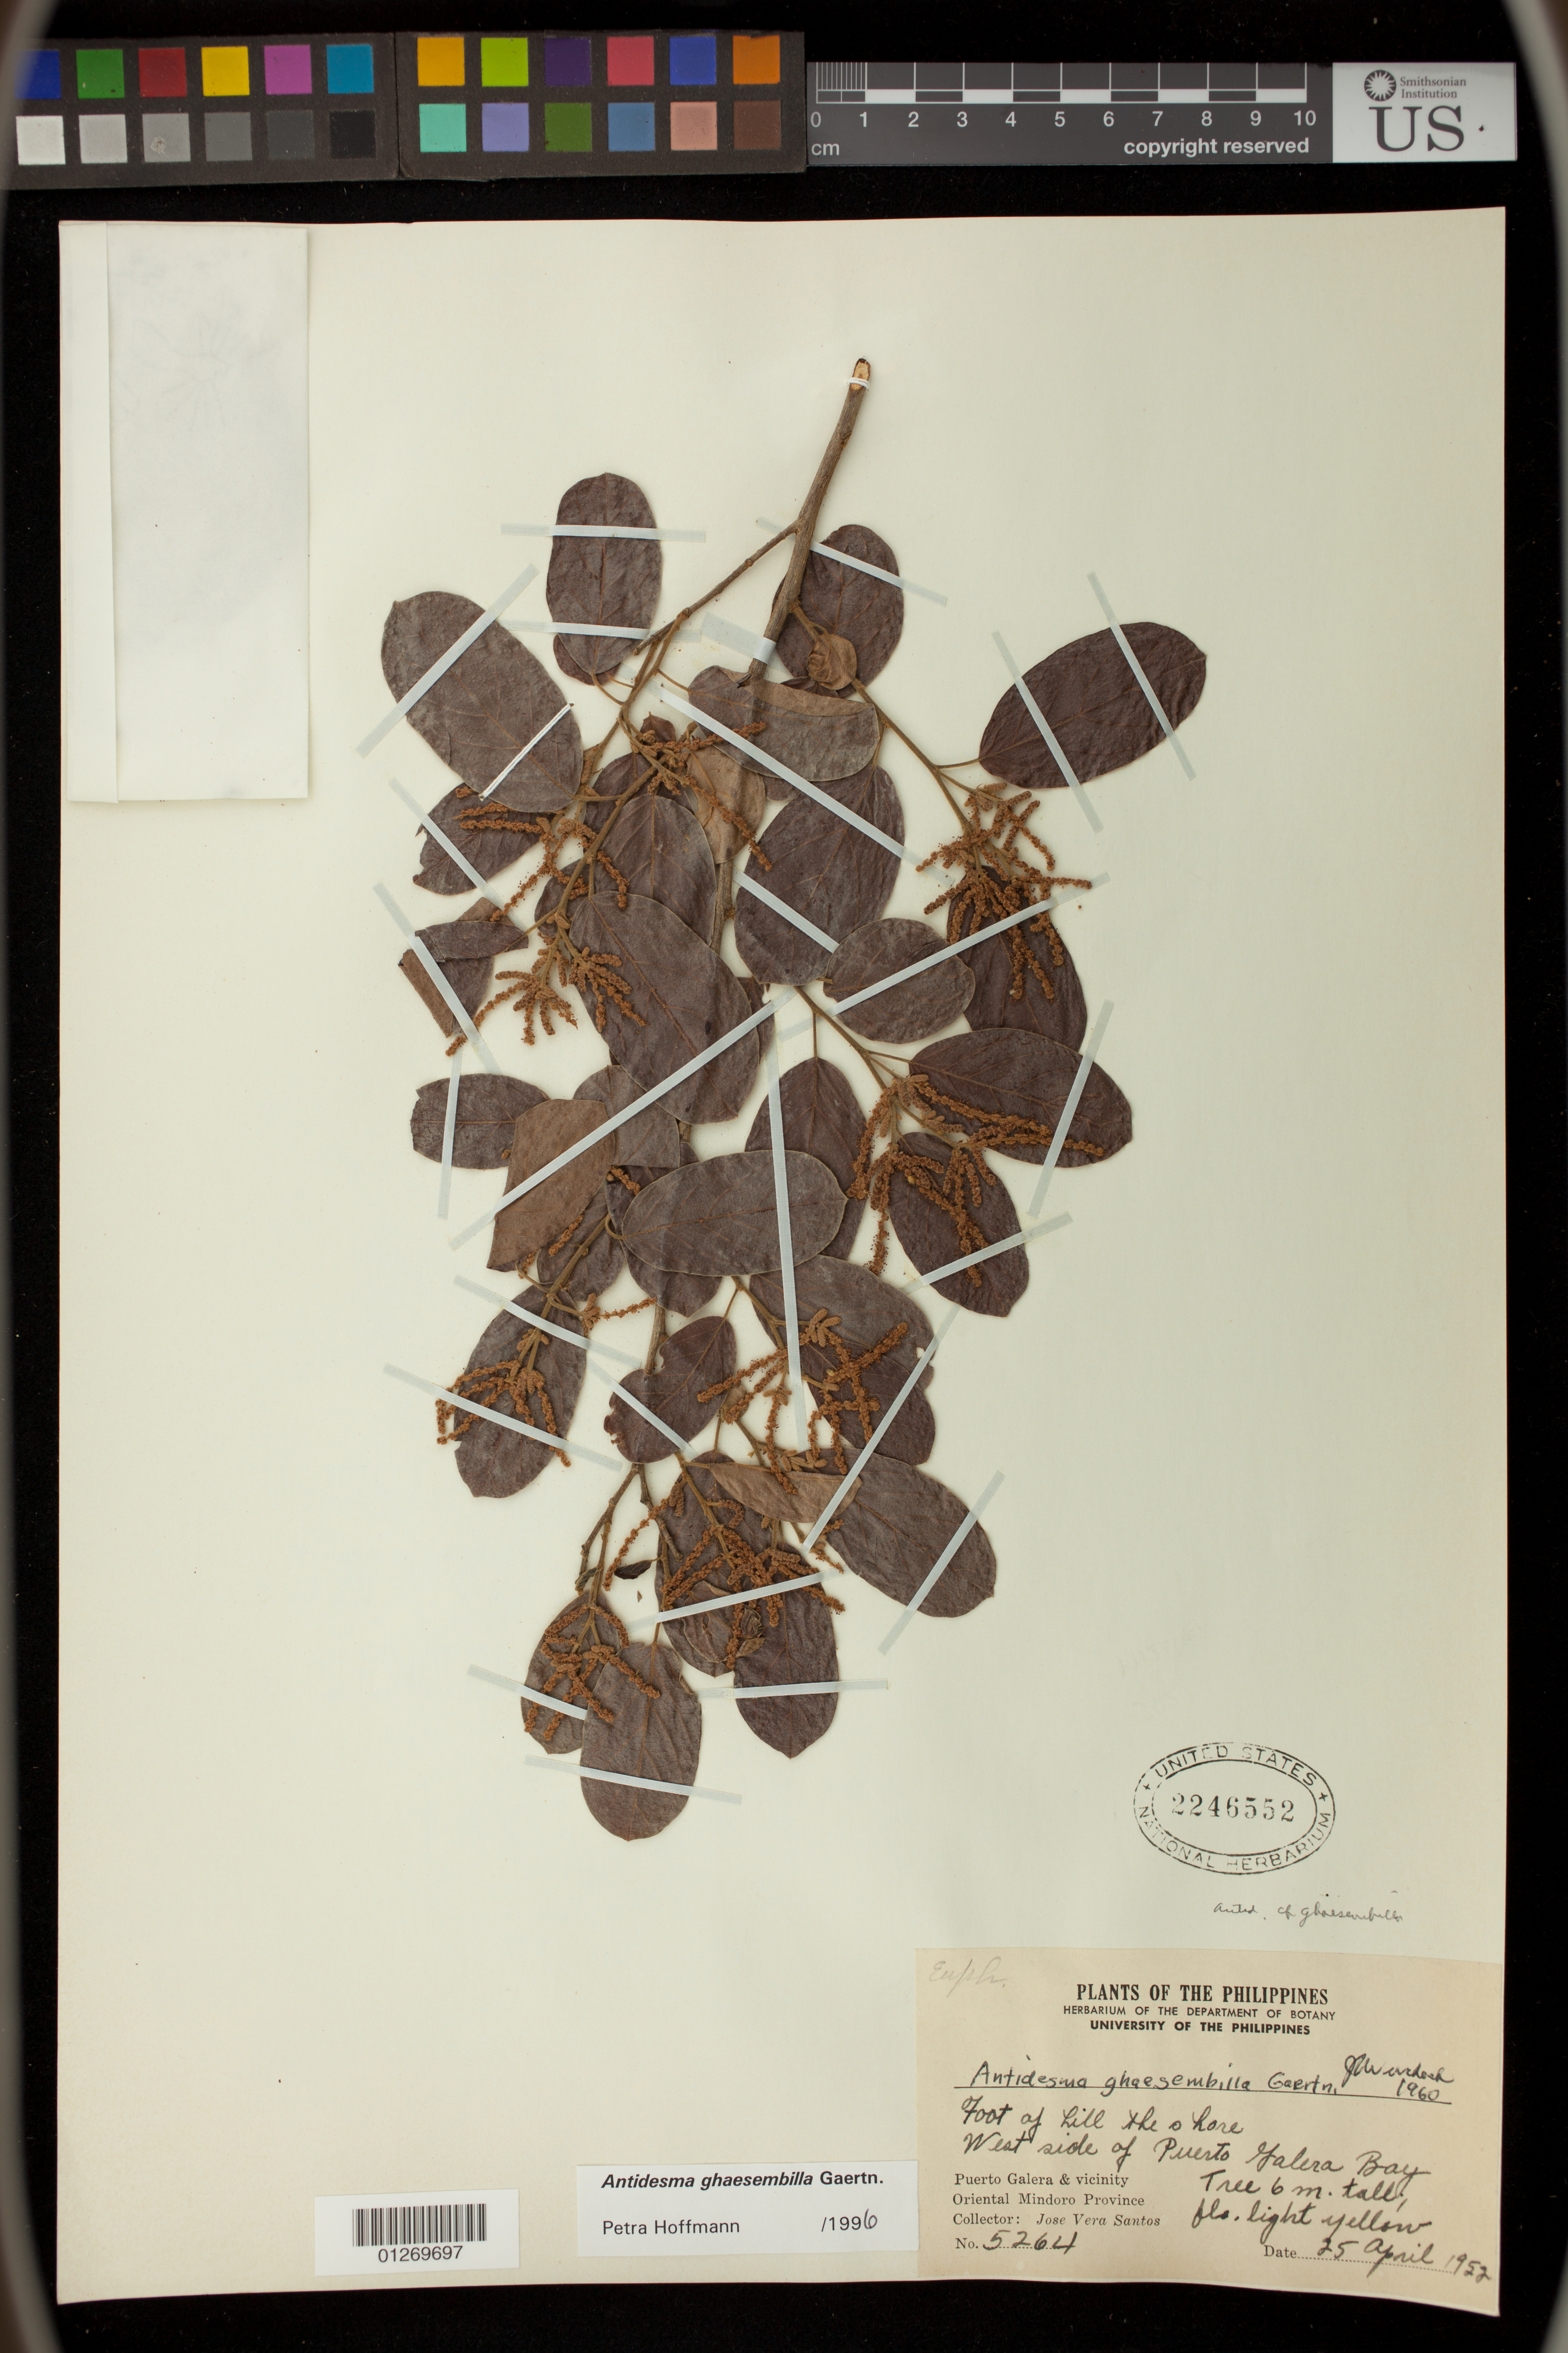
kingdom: Plantae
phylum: Tracheophyta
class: Magnoliopsida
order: Malpighiales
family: Phyllanthaceae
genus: Antidesma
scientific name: Antidesma ghaesembilla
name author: Gaertn.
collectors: J. Santos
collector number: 5264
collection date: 1952-04-25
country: Philippines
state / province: Mimaropa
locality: Puerto Galera & vicinity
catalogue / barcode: US 2246552